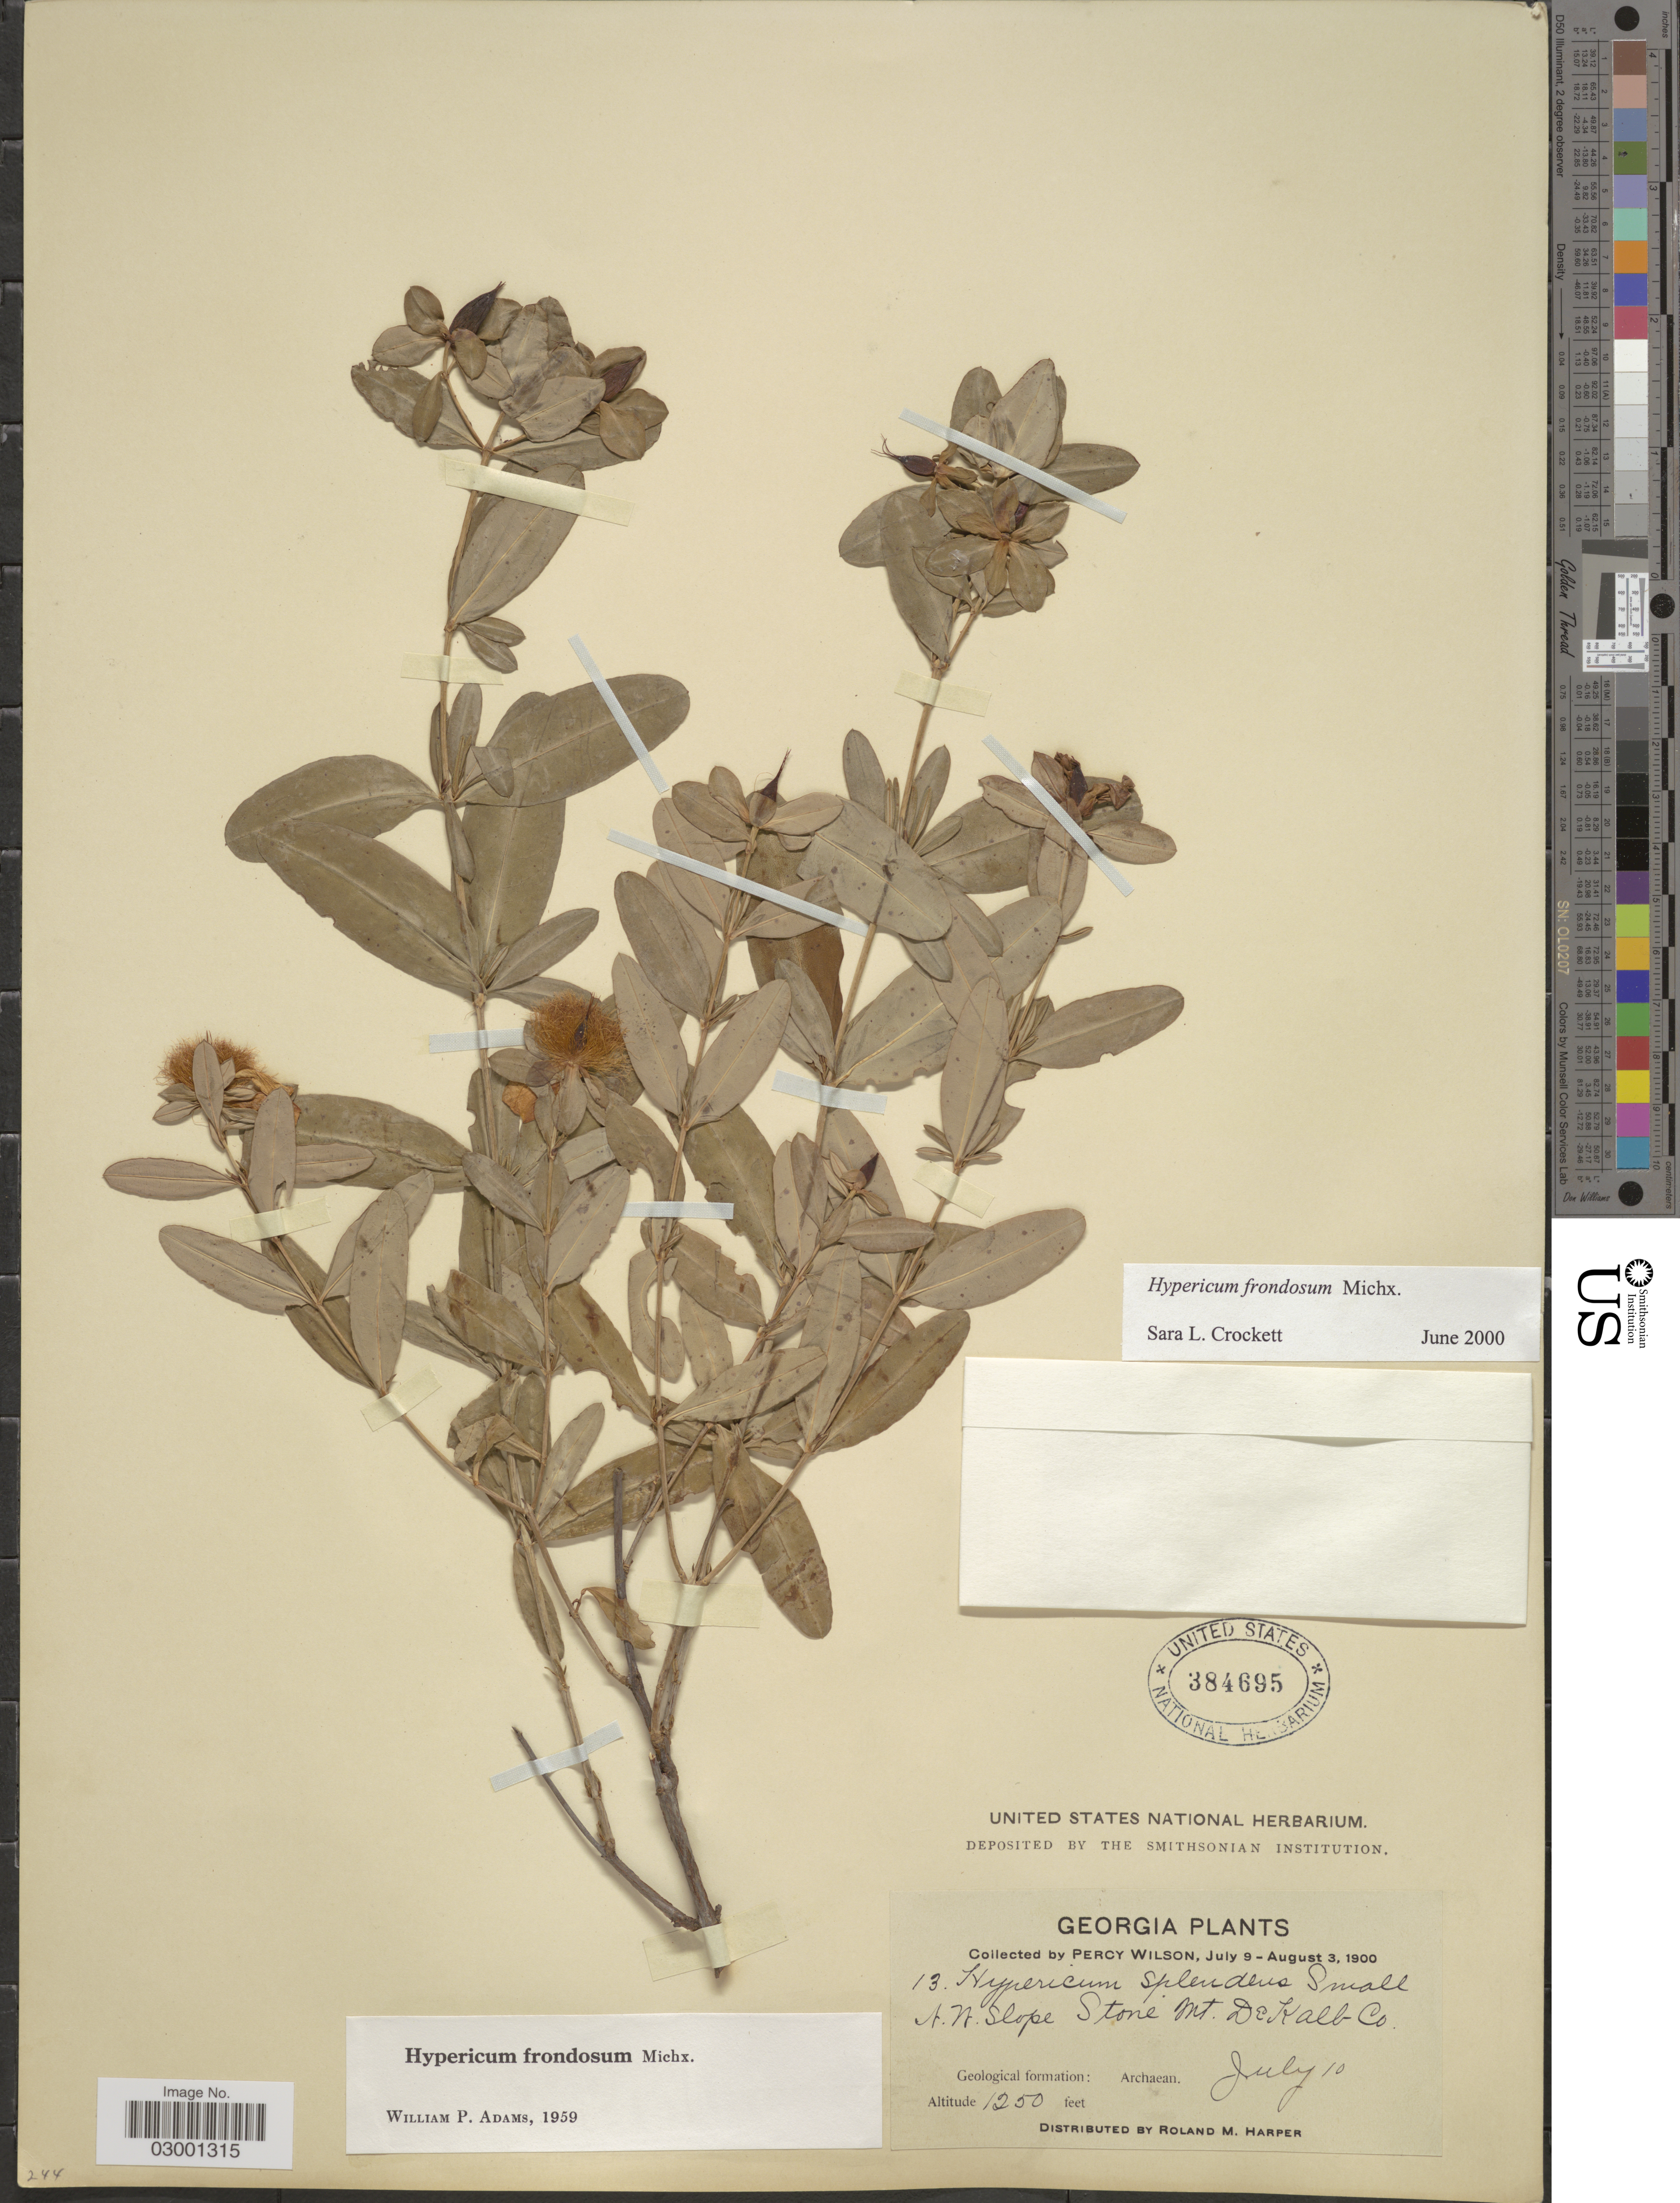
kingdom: Plantae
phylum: Tracheophyta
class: Magnoliopsida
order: Malpighiales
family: Hypericaceae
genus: Hypericum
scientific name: Hypericum frondosum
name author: Michx.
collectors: P. Wilson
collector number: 13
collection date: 1900-07-10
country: United States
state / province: Georgia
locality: N.W. slope. Stone Mt. DeKalb Co.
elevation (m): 381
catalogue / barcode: US 384695